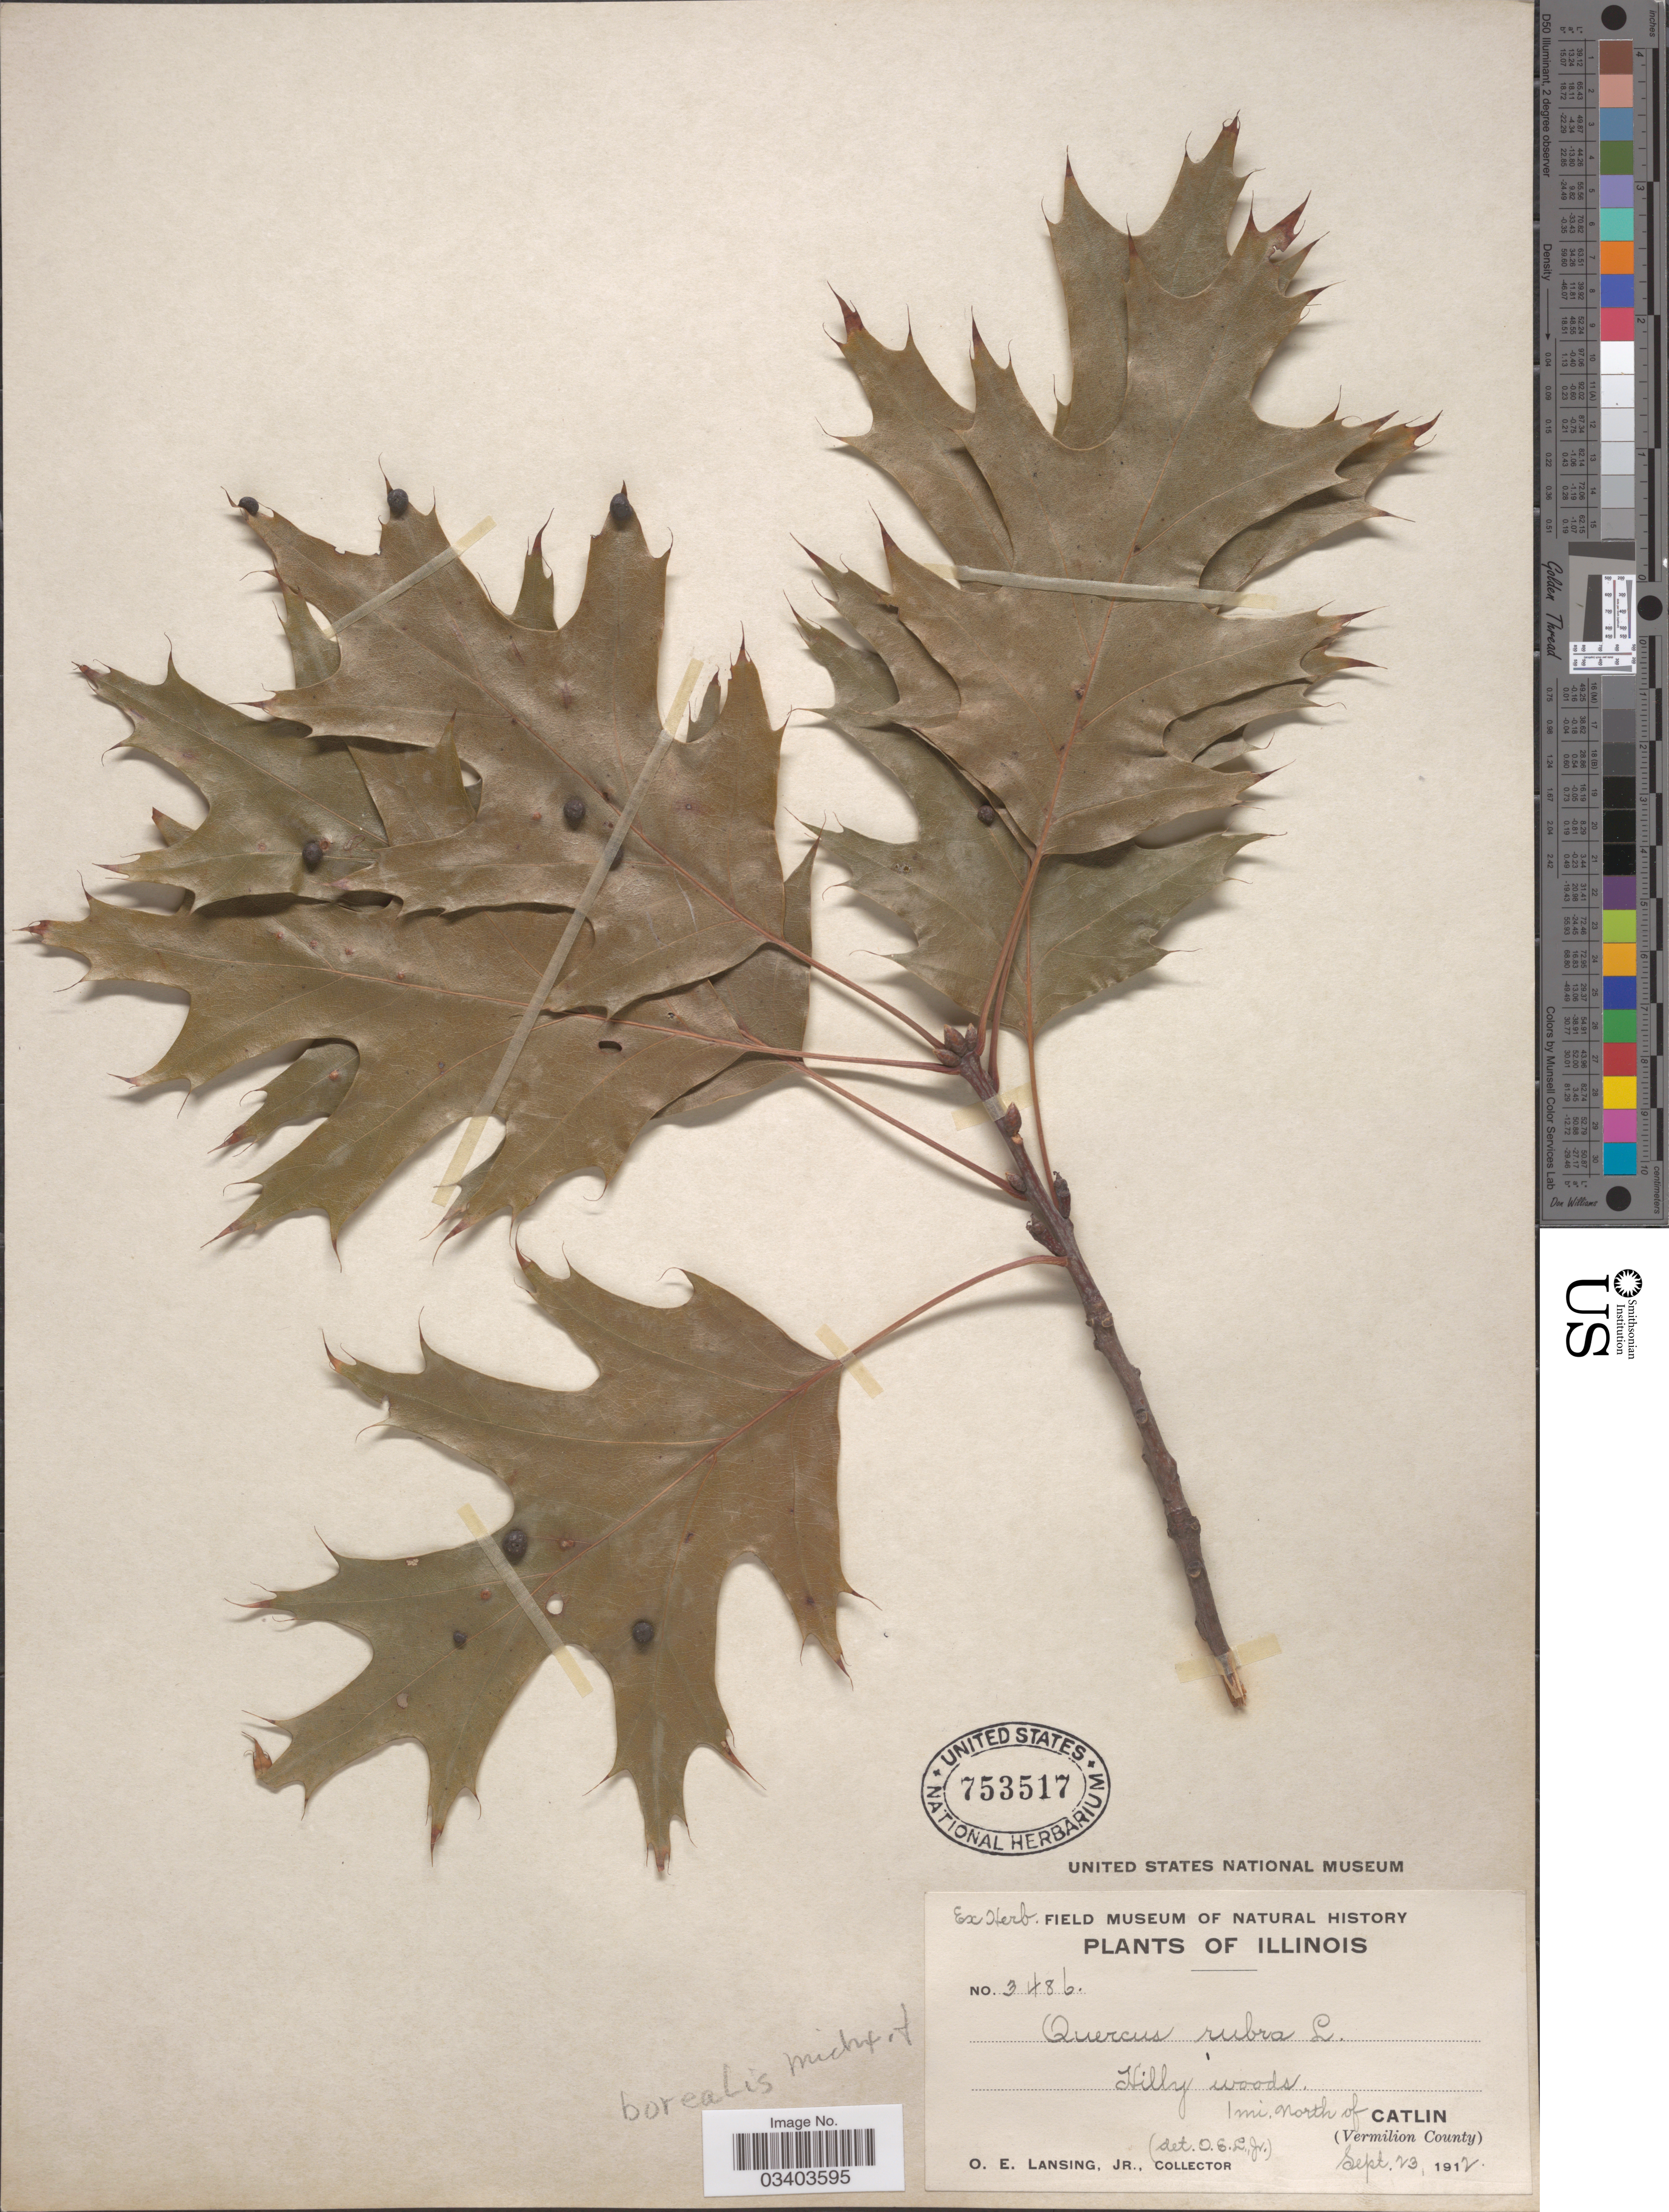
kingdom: Plantae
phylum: Tracheophyta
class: Magnoliopsida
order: Fagales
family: Fagaceae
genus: Quercus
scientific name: Quercus borealis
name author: F. Michx.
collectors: O. Lansing Jr.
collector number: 3486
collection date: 1912-09-23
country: United States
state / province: Illinois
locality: Hilly woods, 1 mi. north of Catlin (Vermilion County).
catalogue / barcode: US 753517